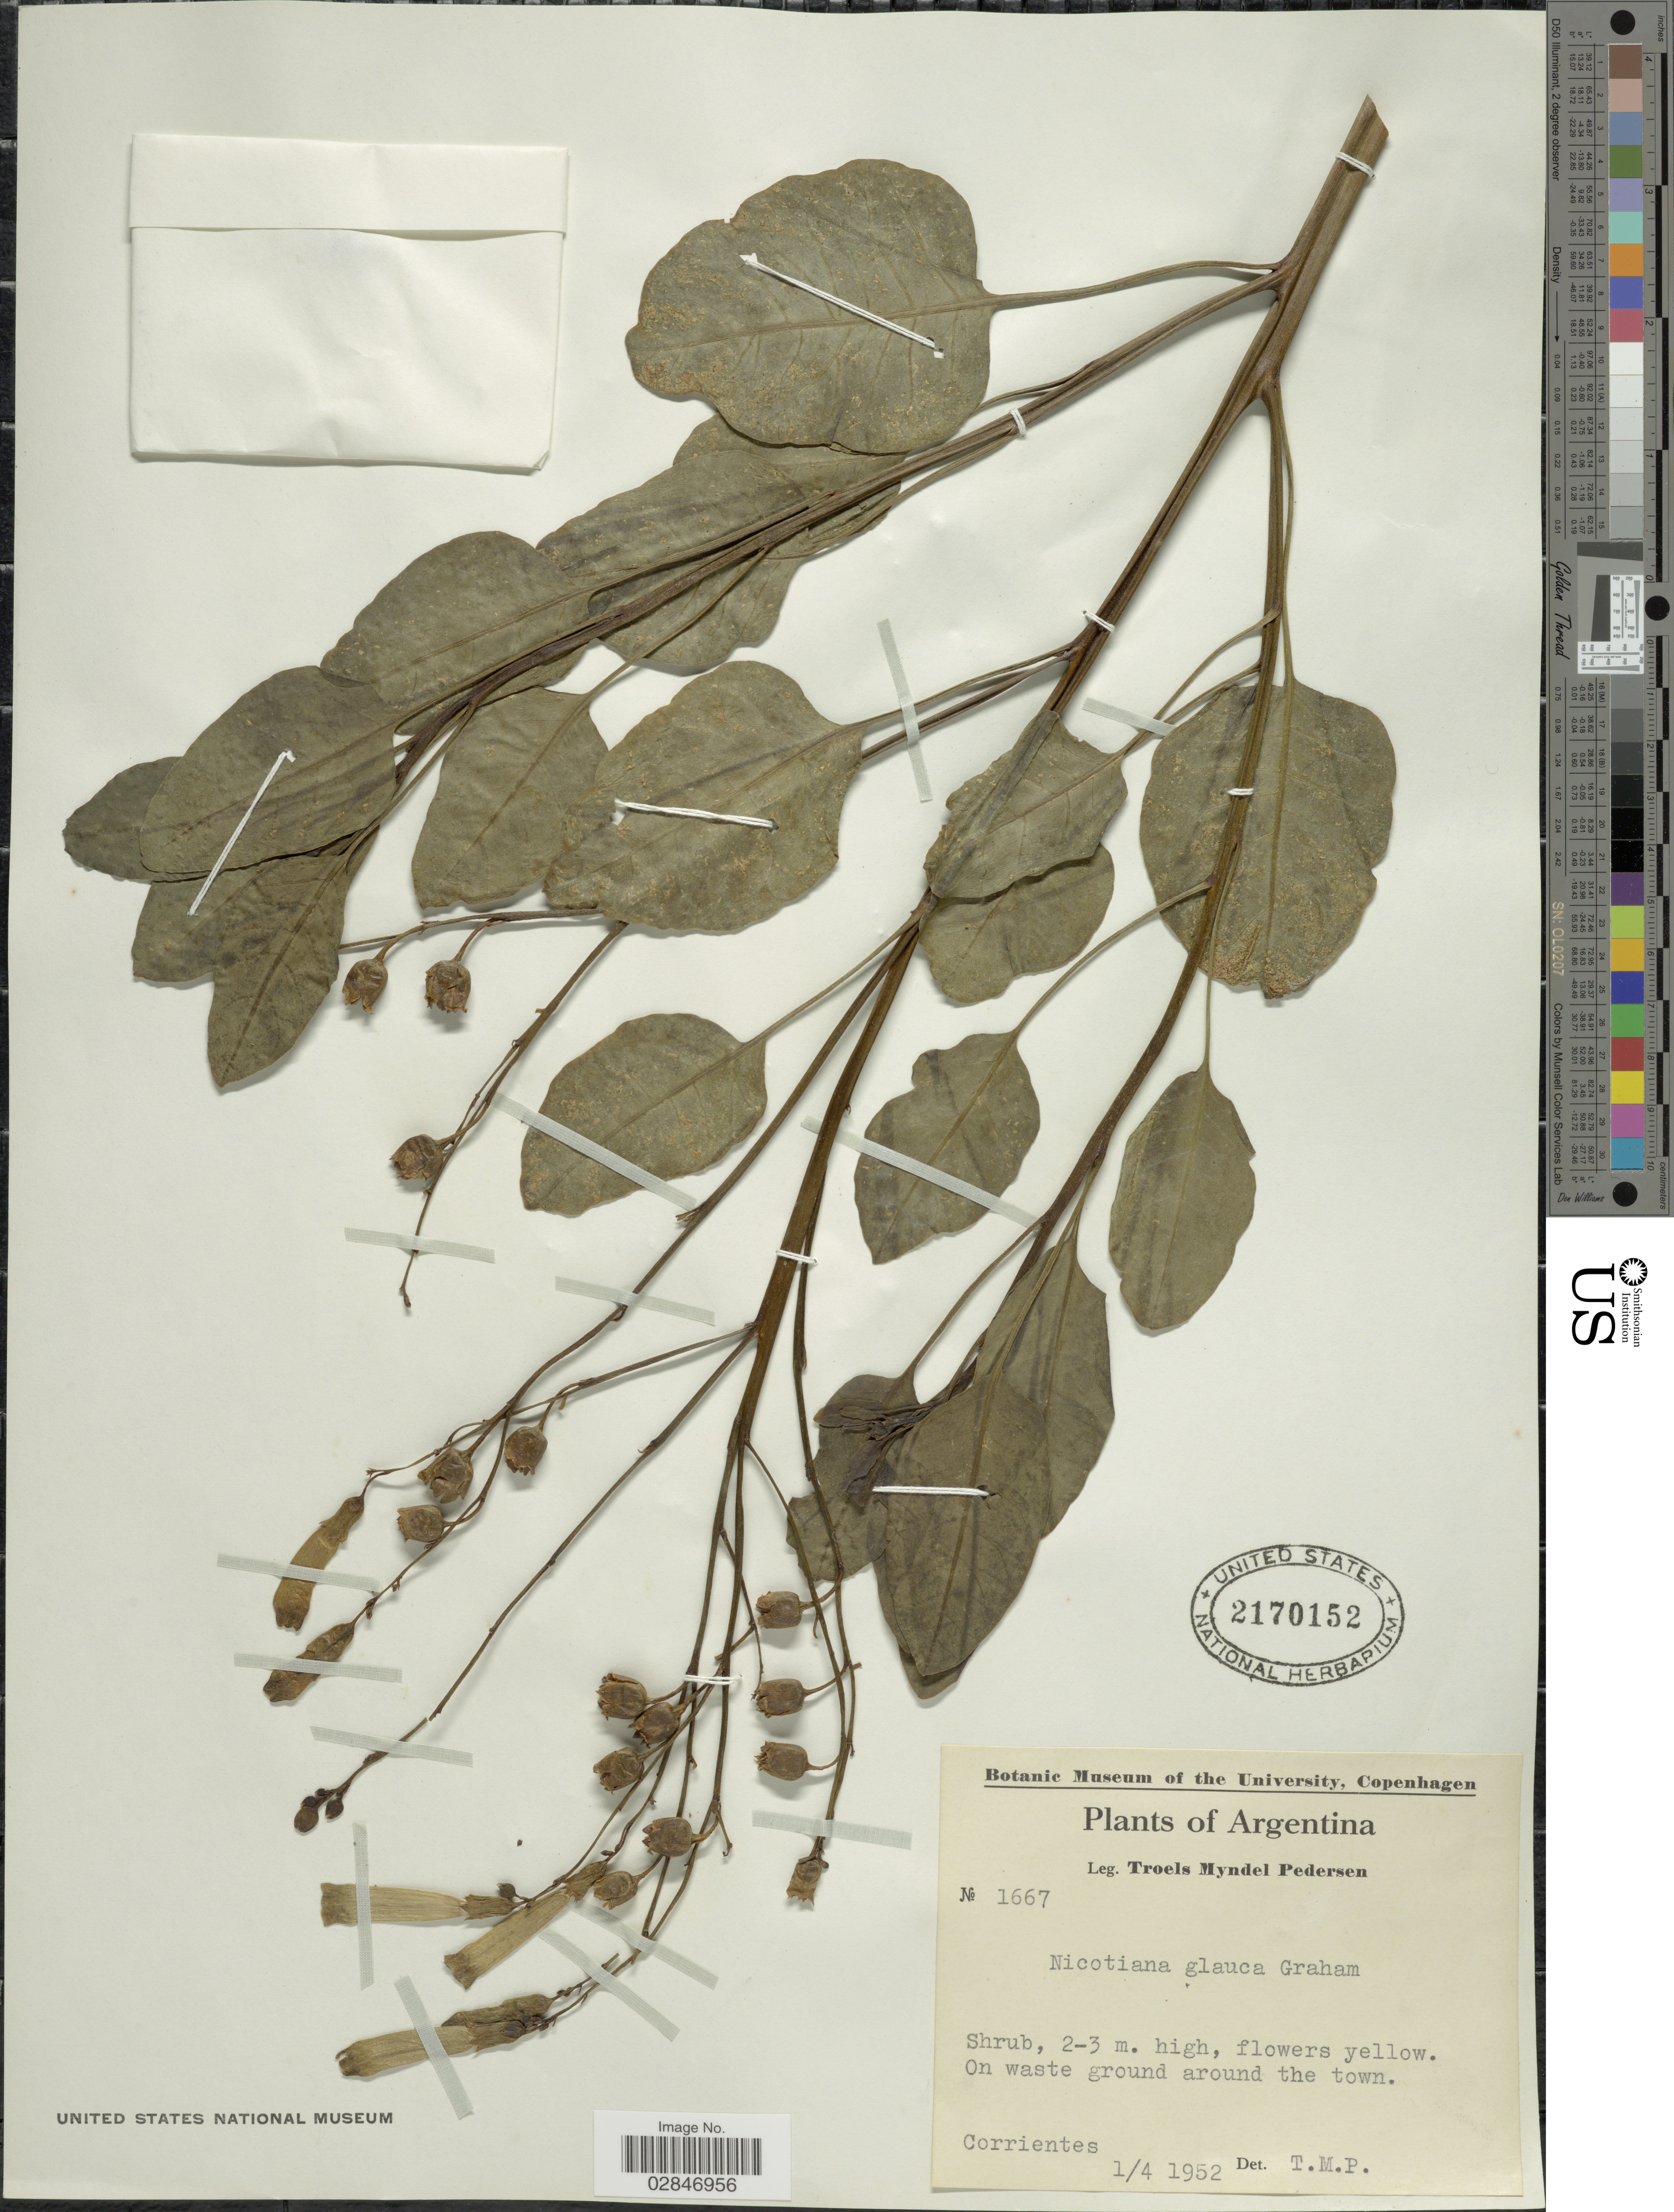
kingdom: Plantae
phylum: Tracheophyta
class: Magnoliopsida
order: Solanales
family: Solanaceae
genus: Nicotiana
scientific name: Nicotiana glauca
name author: Graham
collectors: T. Pederson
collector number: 1667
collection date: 1952-04-01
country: Argentina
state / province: Corrientes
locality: On waste ground around the town.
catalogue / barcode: US 2170152